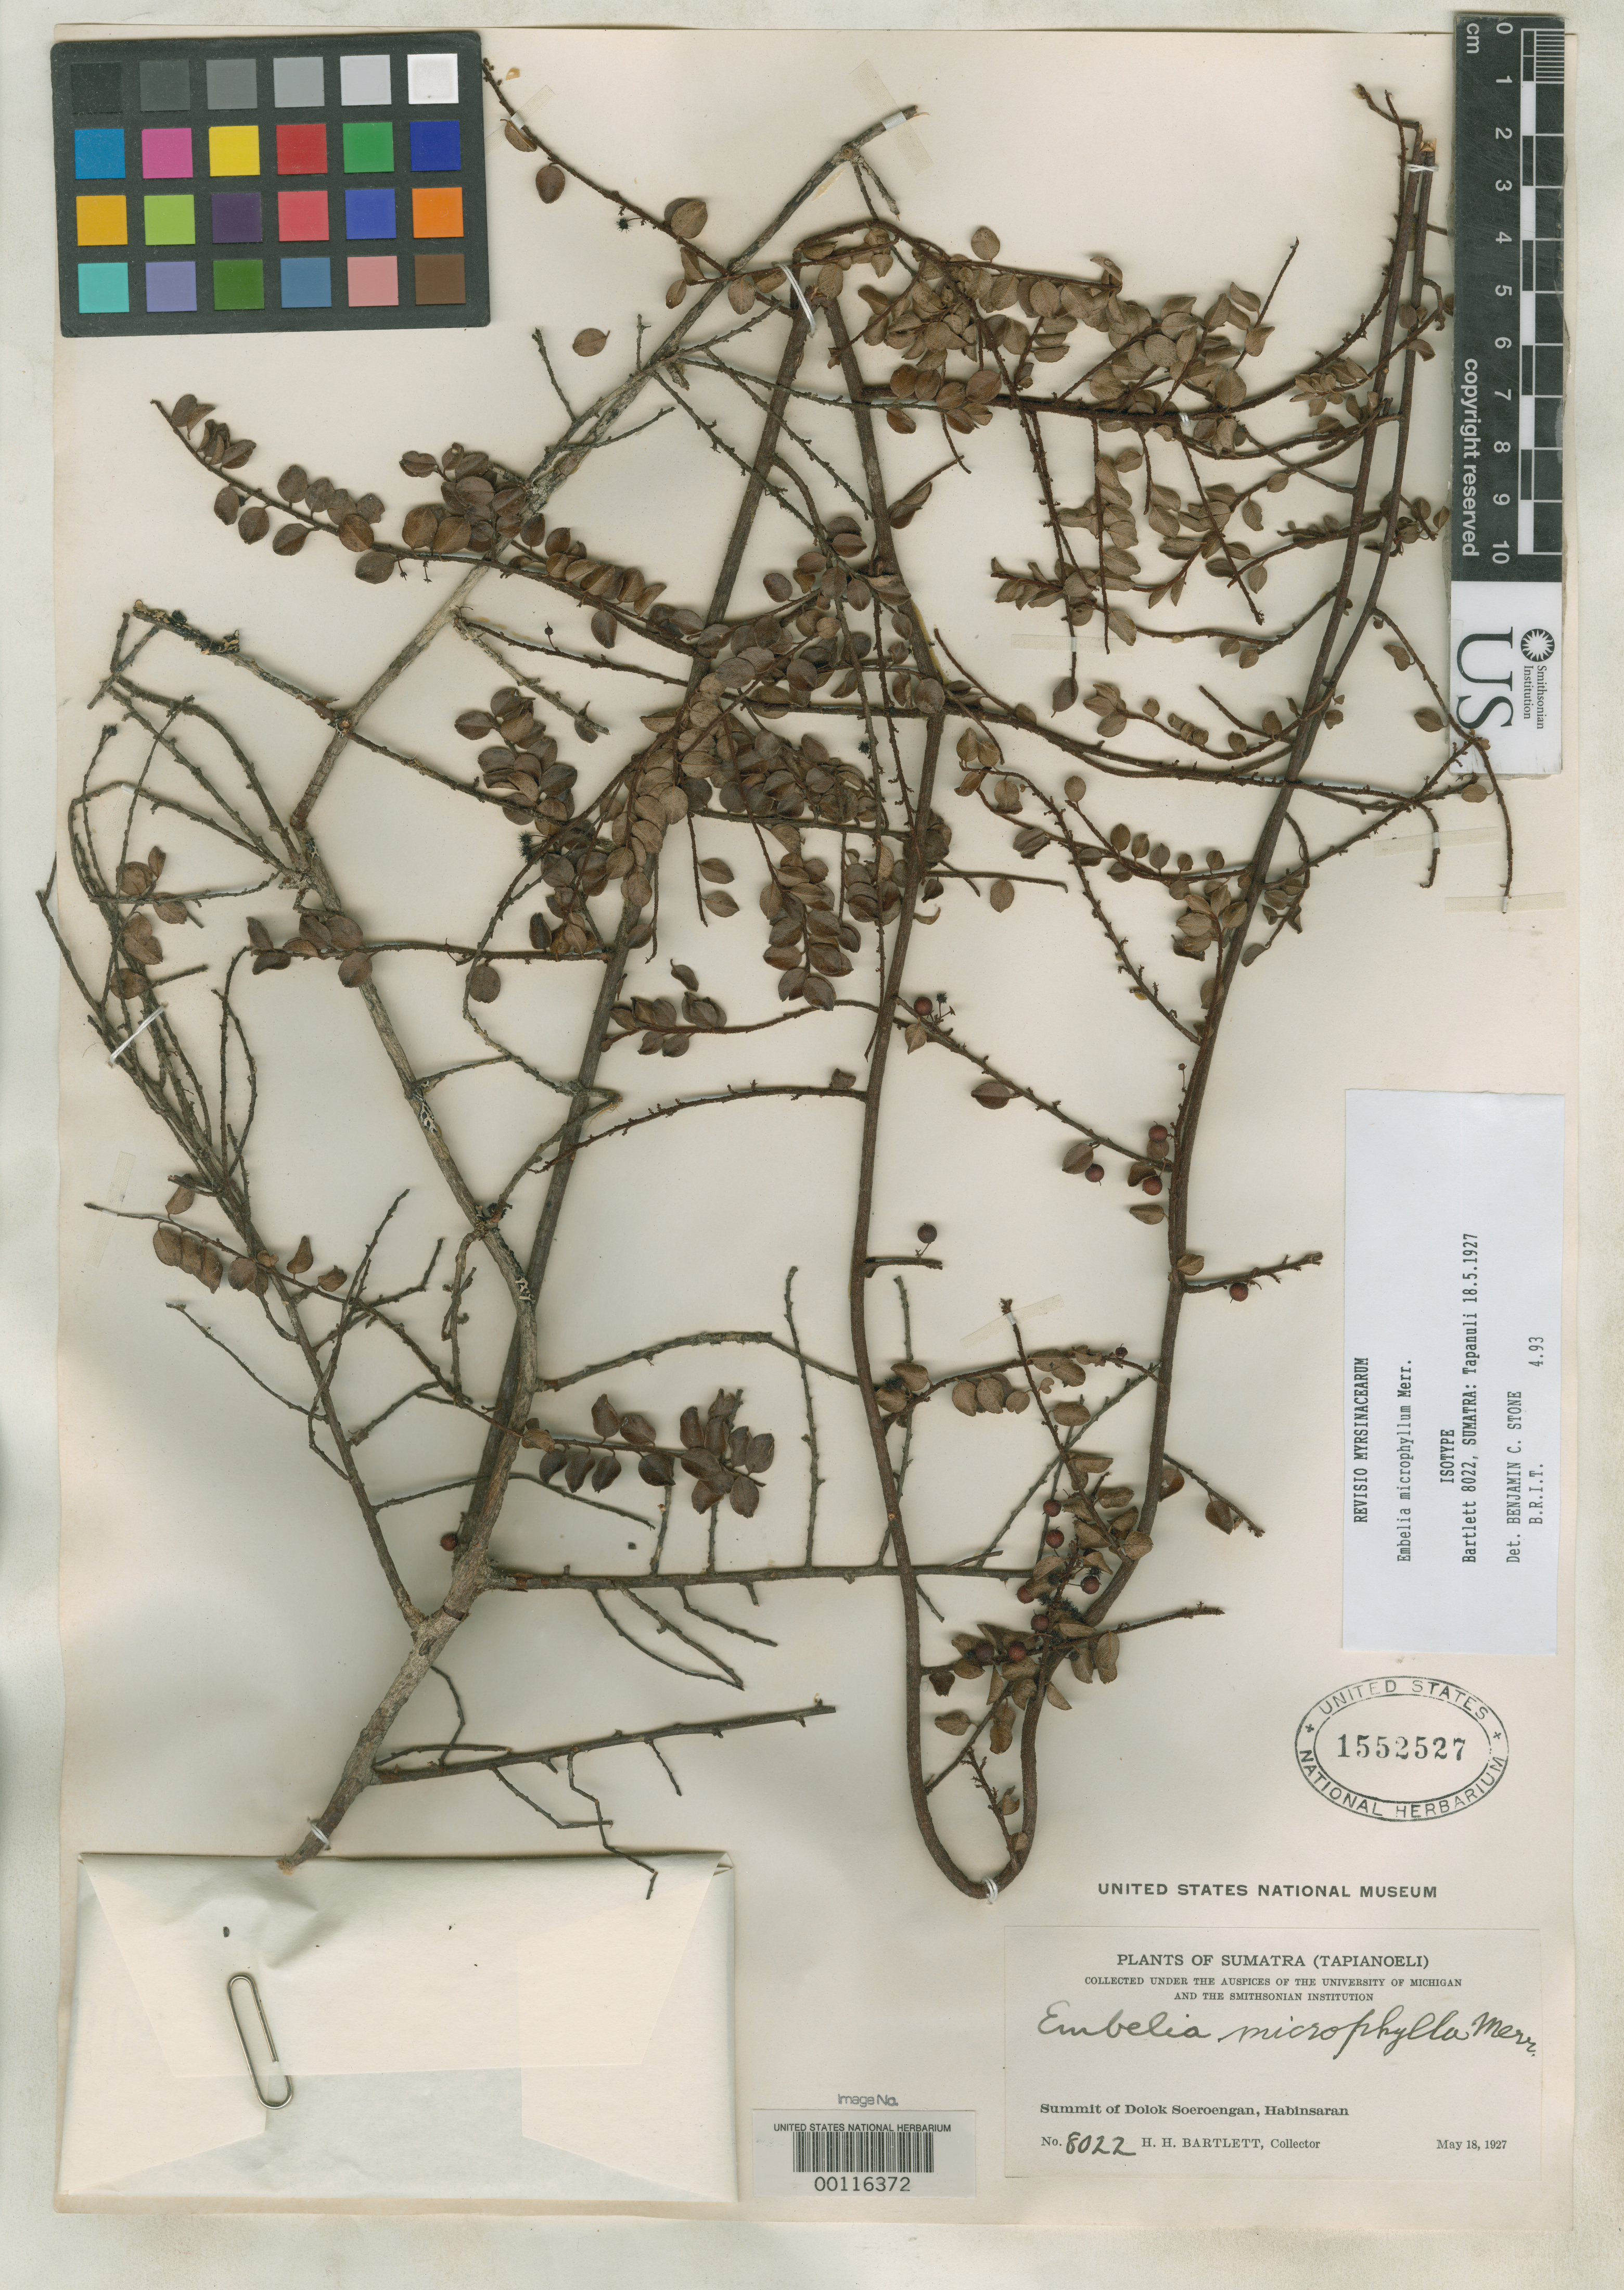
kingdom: Plantae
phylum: Tracheophyta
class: Magnoliopsida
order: Ericales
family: Primulaceae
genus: Embelia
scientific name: Embelia microphylla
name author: Merr.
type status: Isotype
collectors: H. H. Bartlett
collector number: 8022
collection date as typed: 18 May 1927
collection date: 1927-05-18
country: Indonesia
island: Sumatra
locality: Summit of Dololsoereongan, Habinsaran.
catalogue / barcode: US 1552527